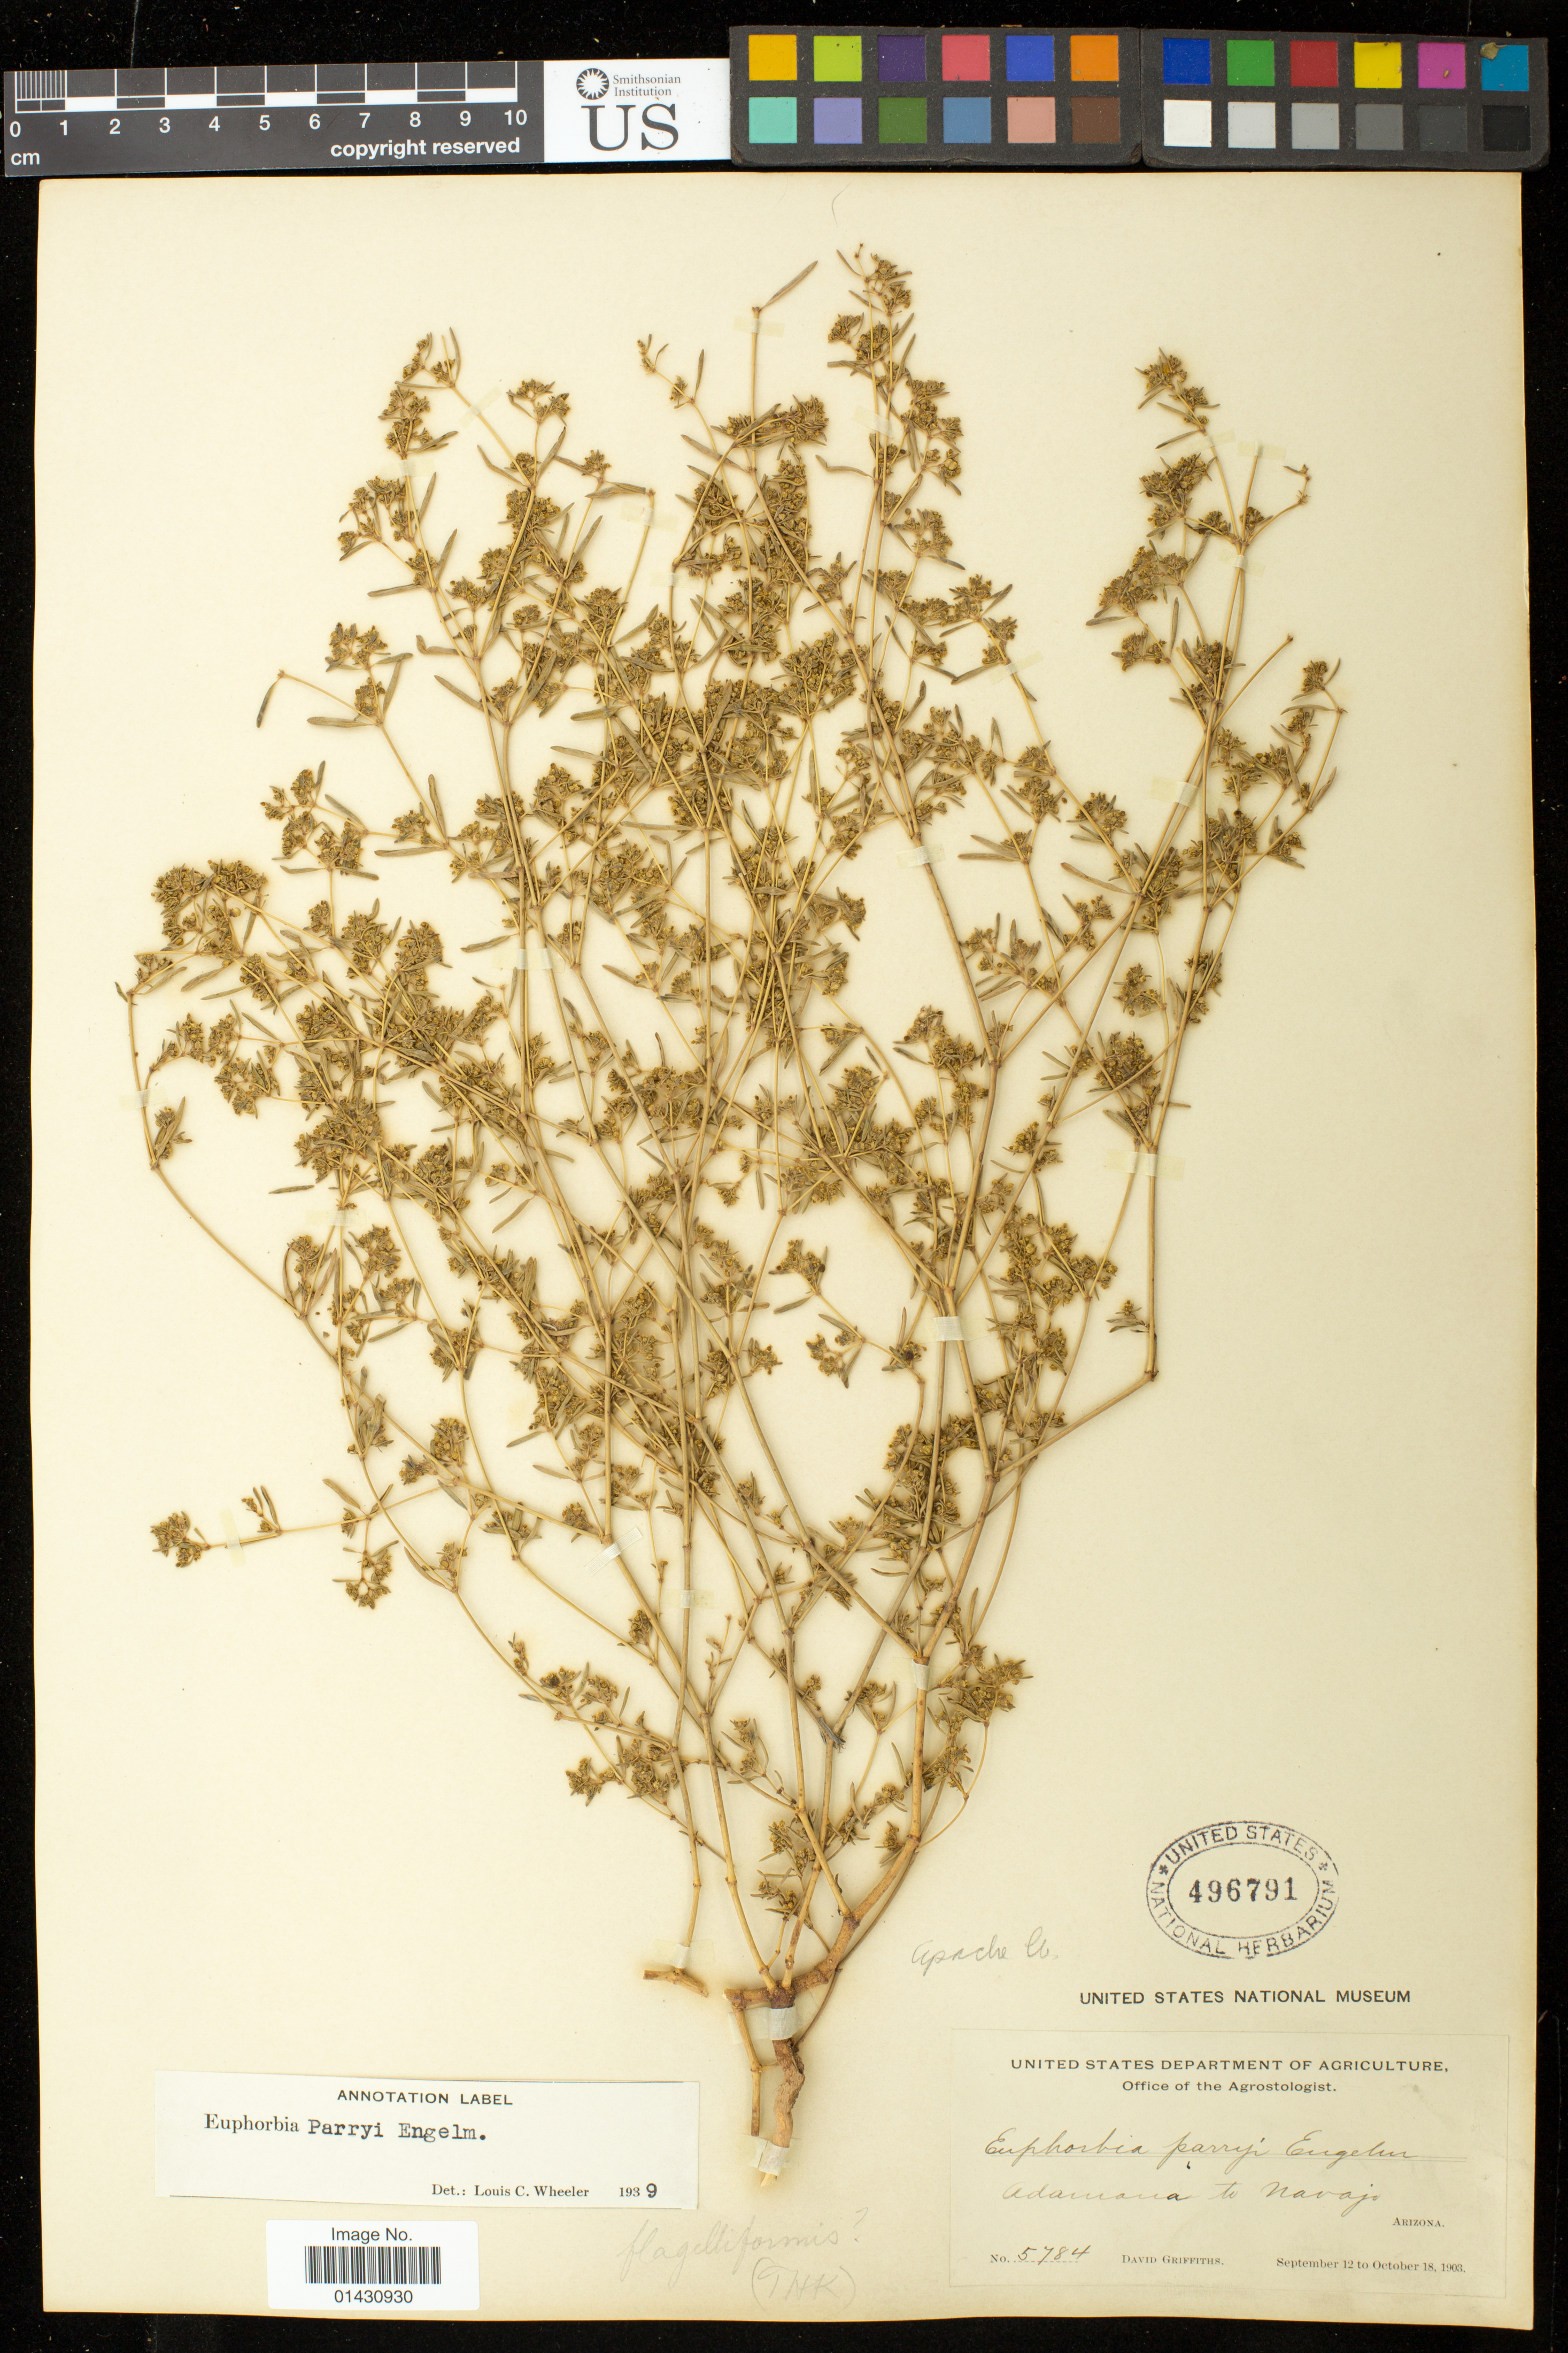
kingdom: Plantae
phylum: Tracheophyta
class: Magnoliopsida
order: Malpighiales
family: Euphorbiaceae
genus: Euphorbia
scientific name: Euphorbia parryi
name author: Engelm.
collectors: D. Griffiths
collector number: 5784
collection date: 1903-09-12/1903-10-18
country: United States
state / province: Arizona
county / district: Apache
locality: Adamana to Navajo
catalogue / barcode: US 496791